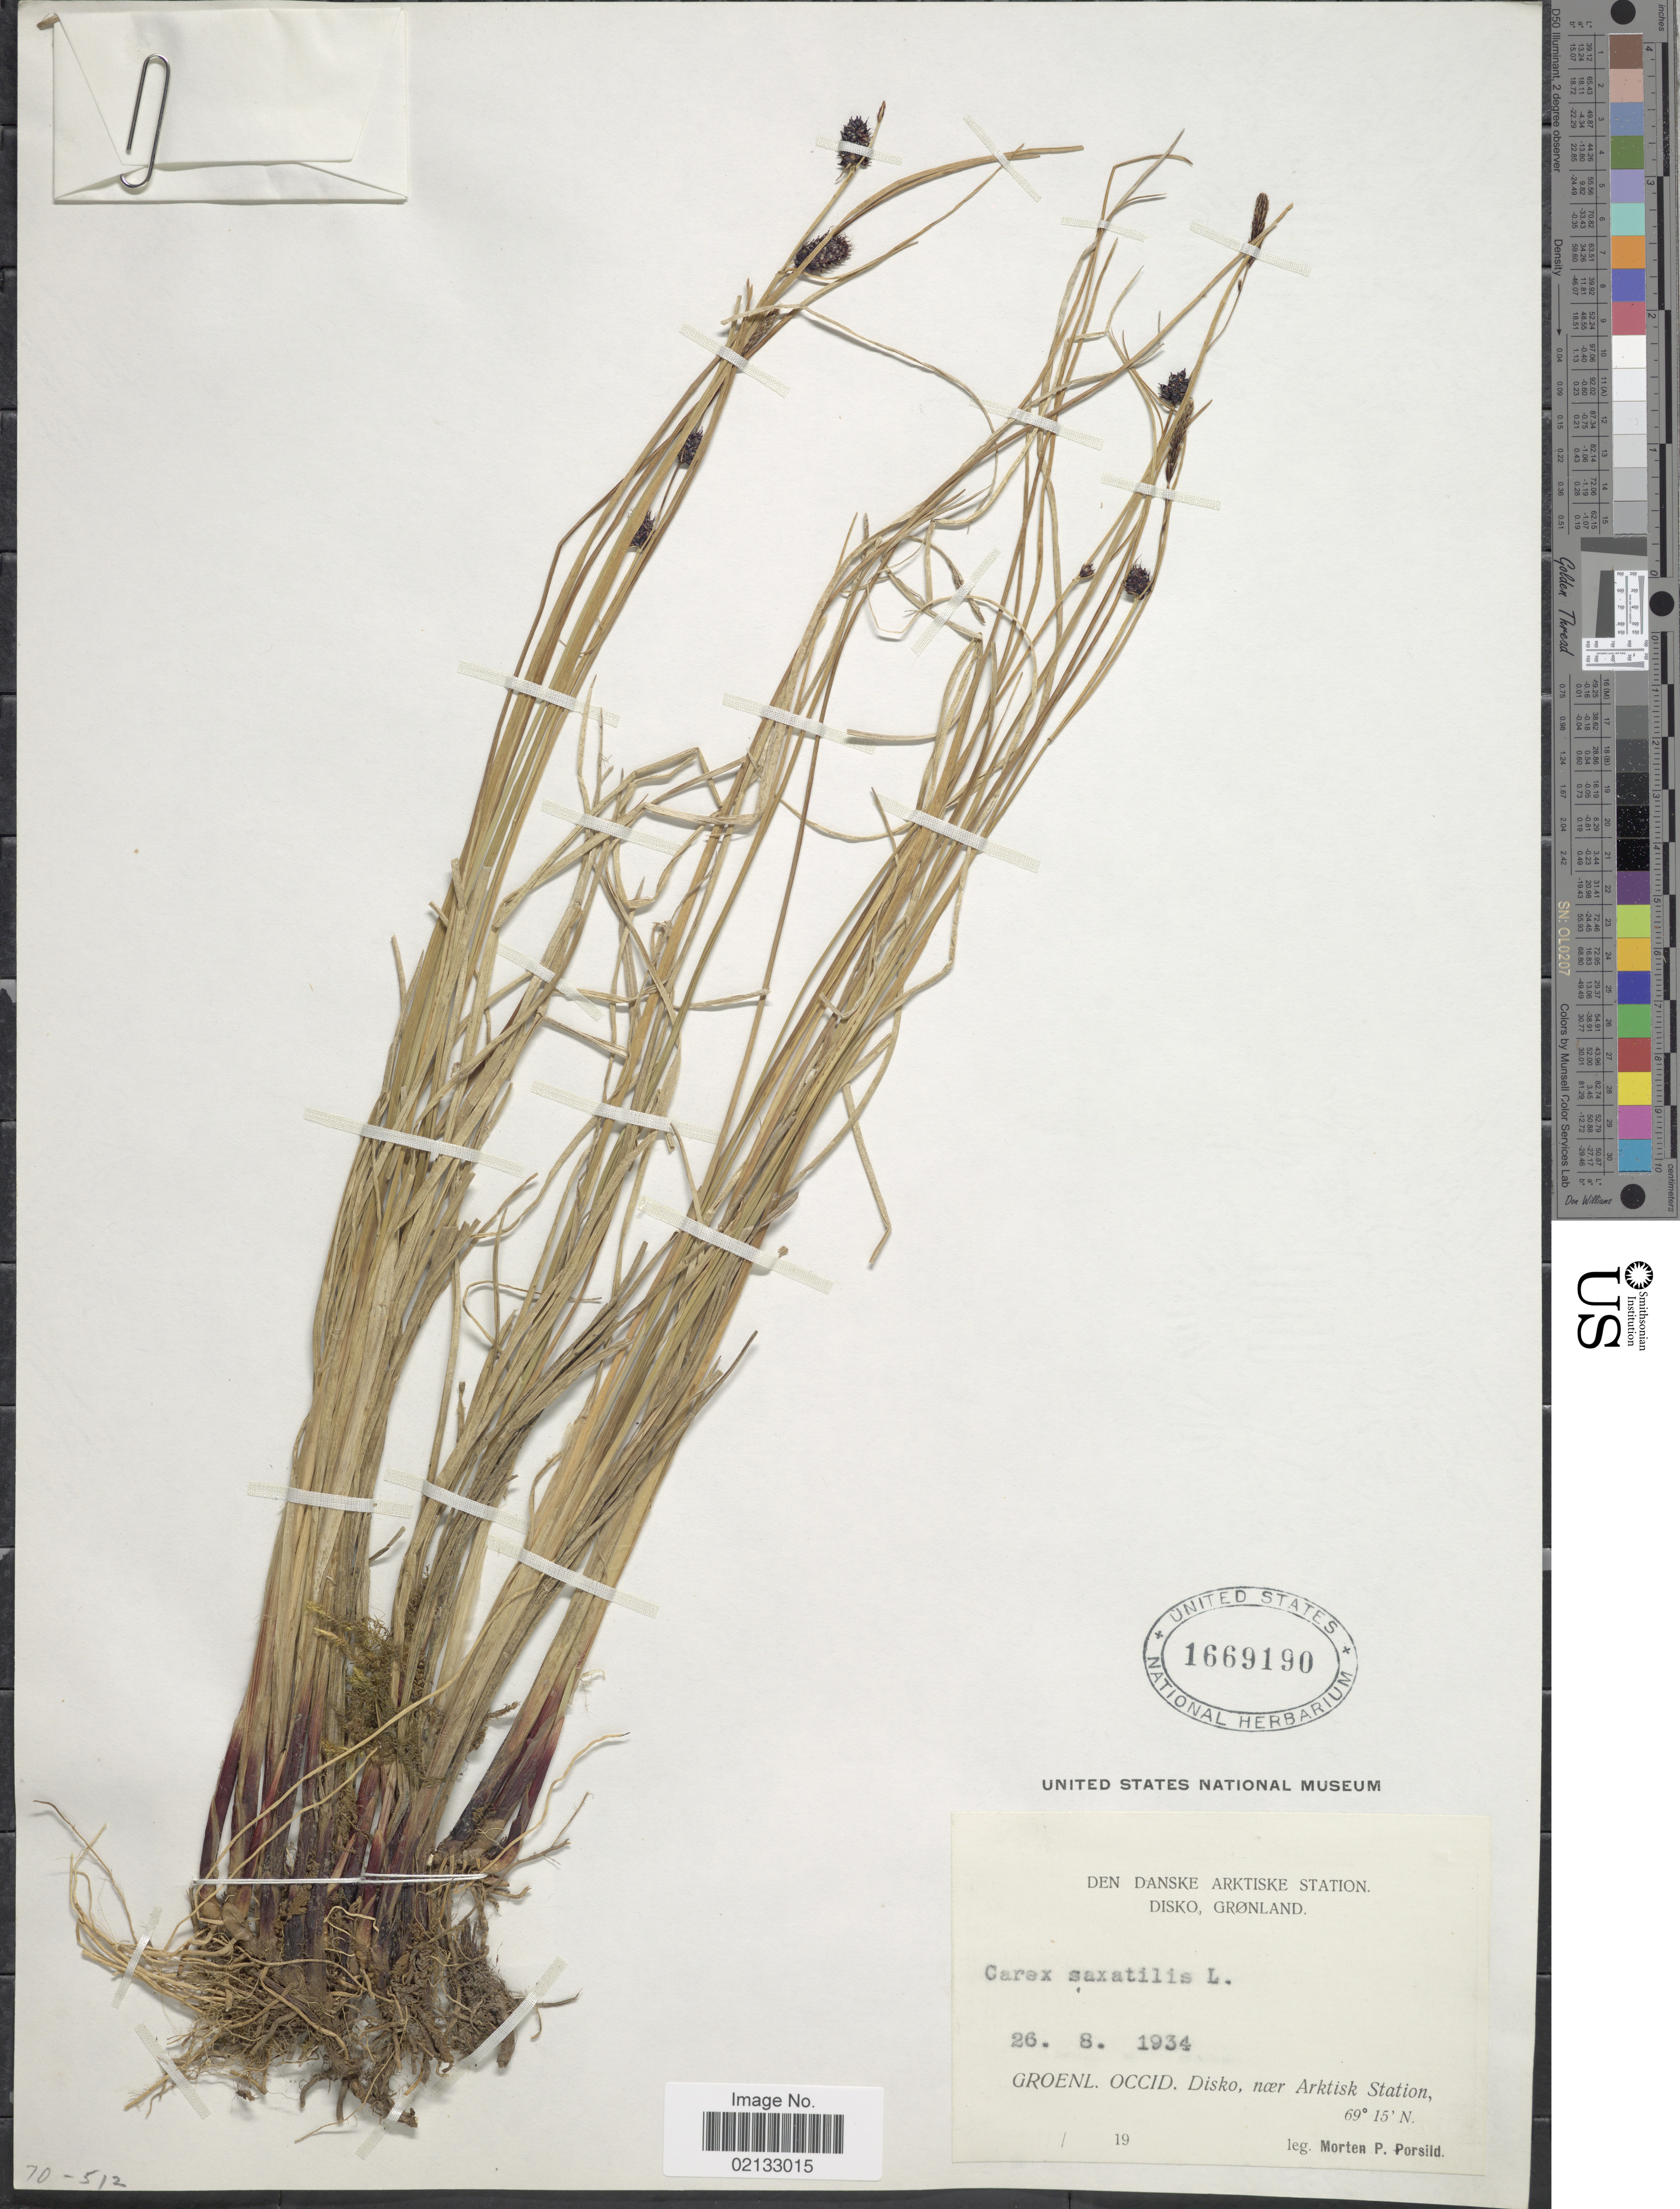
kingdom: Plantae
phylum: Tracheophyta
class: Liliopsida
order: Poales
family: Cyperaceae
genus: Carex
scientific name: Carex saxatilis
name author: L.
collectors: M. P. Porsild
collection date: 1934-08-26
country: Greenland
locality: Den Danske Arktiske Station. Disko, Gronland. Groenl. Occid. Disko, naer Arktisk Station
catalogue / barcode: US 1669190